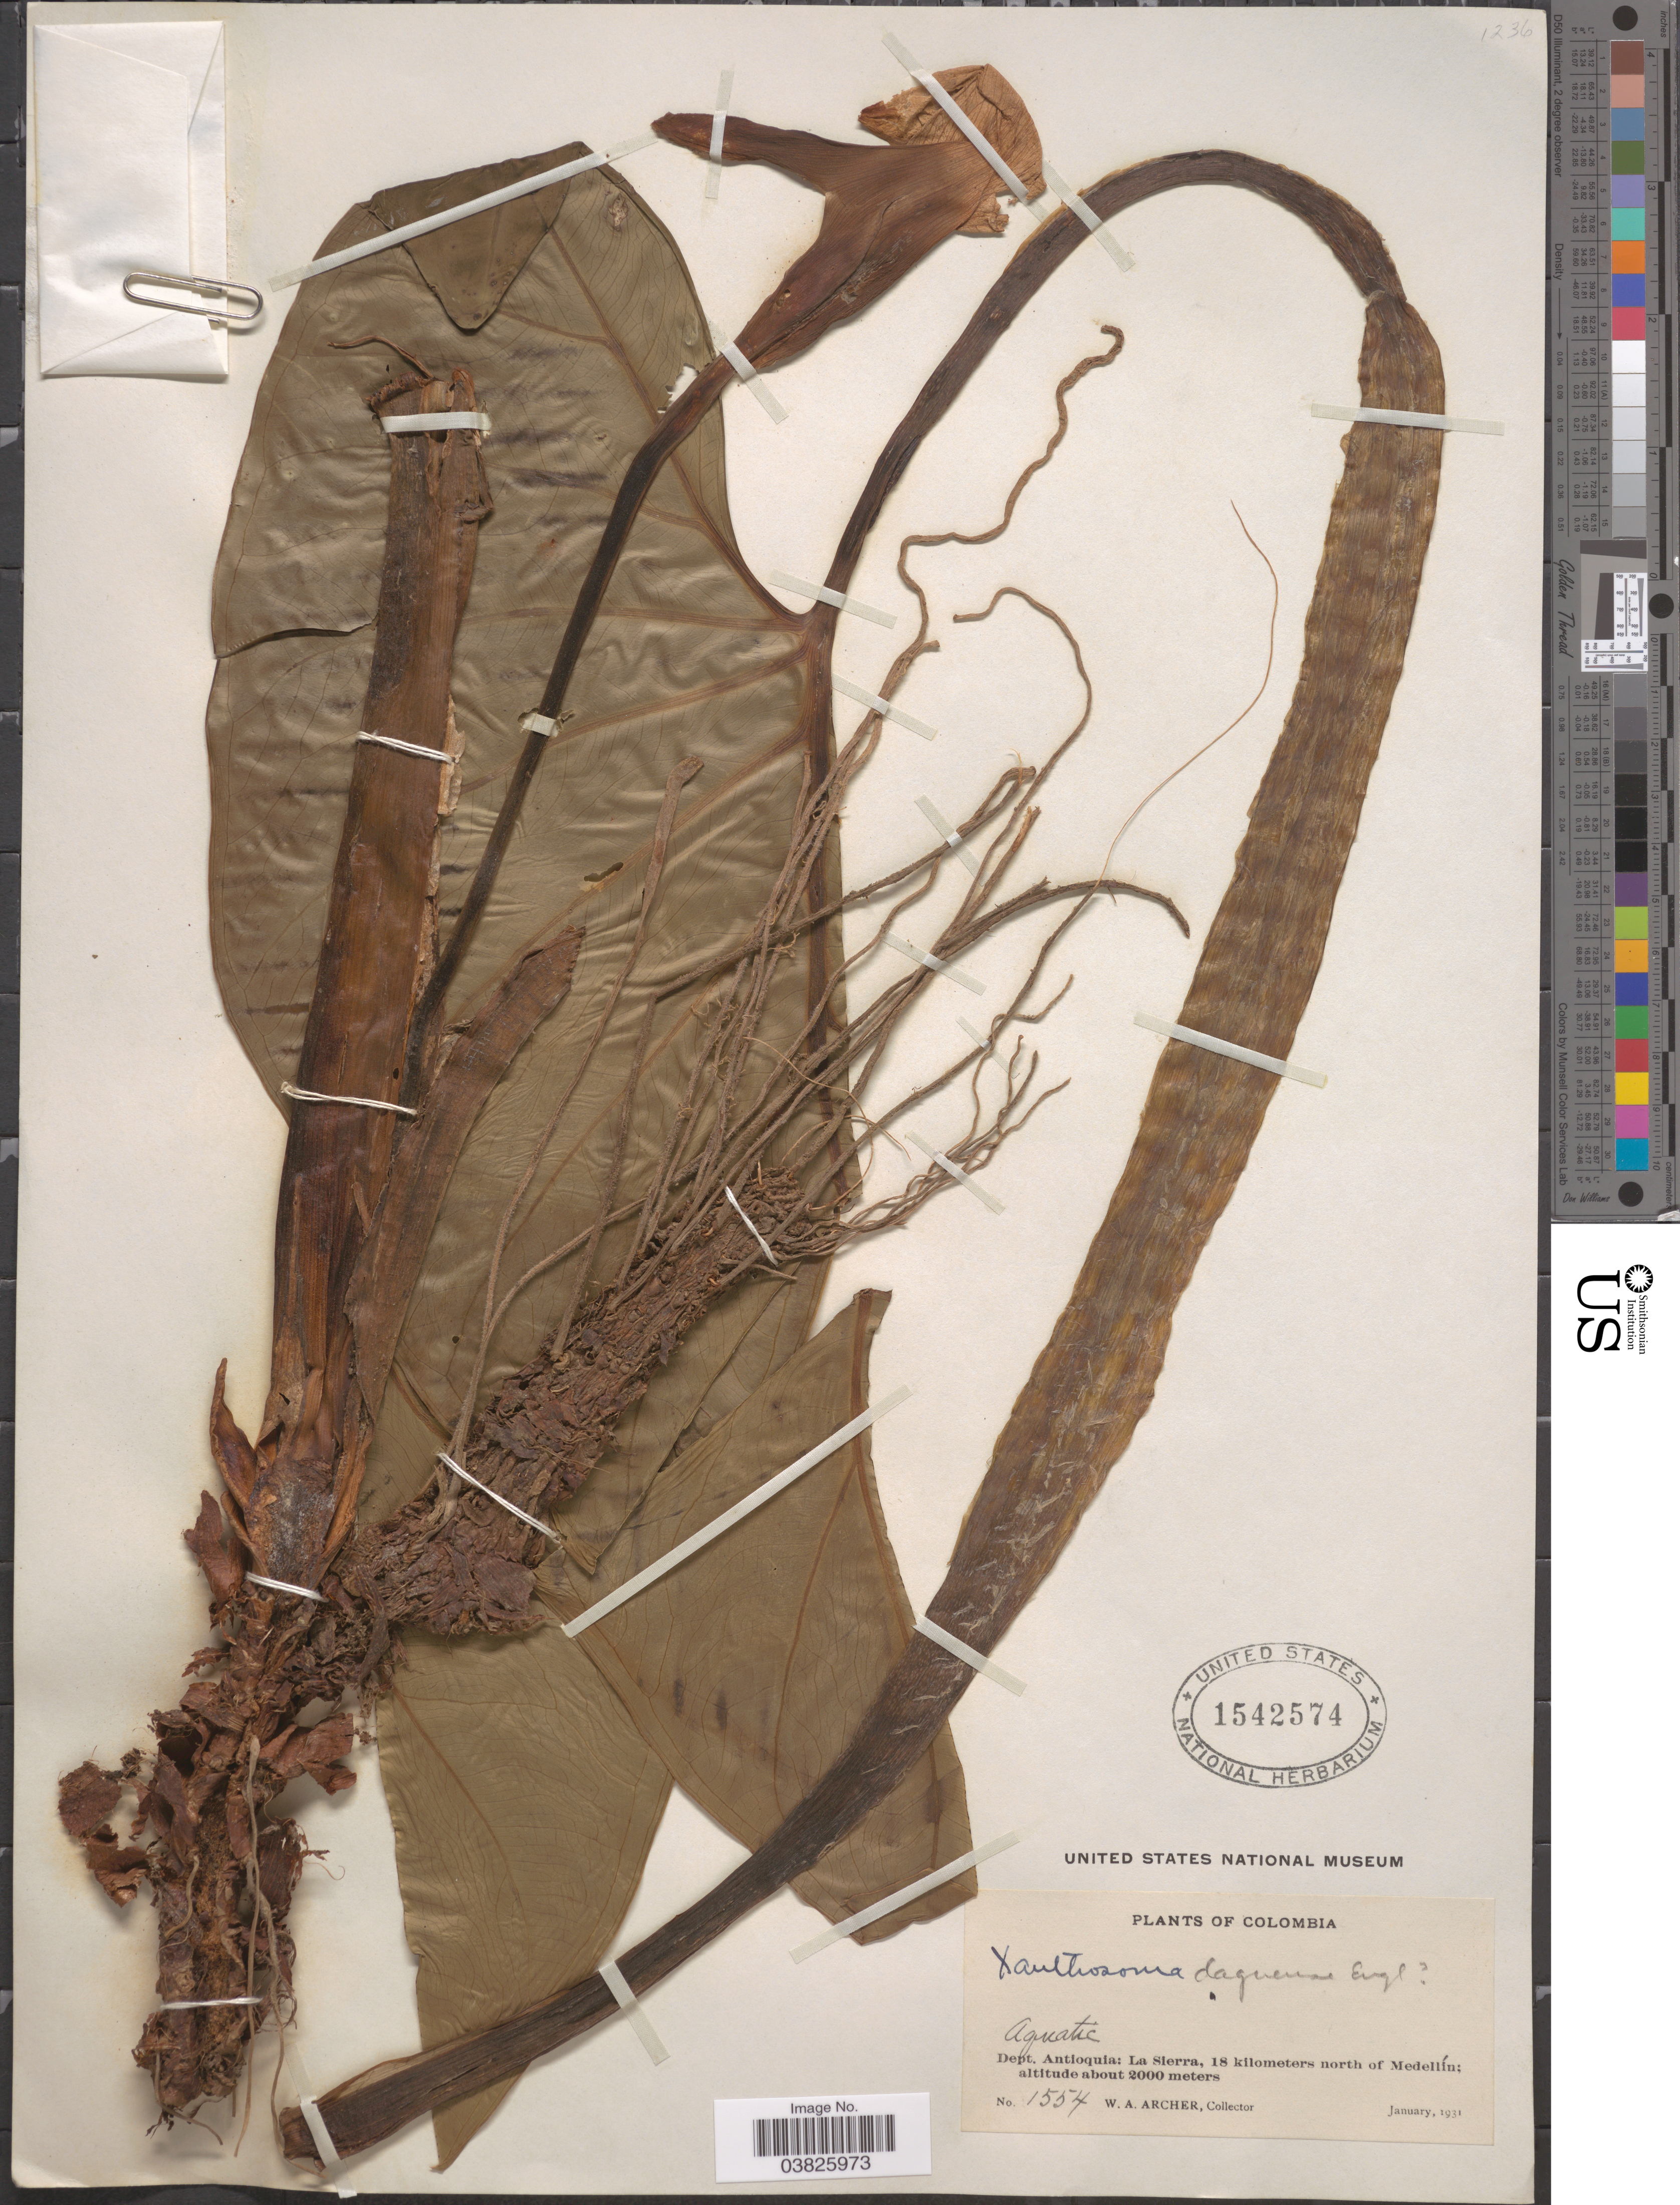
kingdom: Plantae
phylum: Tracheophyta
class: Liliopsida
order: Alismatales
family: Araceae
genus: Xanthosoma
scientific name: Xanthosoma daguense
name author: Engl.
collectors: W. Archer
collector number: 1554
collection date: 1931-01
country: Colombia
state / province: Antioquia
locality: Dept. Antioquia: La Sierra, 18 kilometers north of Medellín.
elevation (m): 2000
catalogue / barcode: US 1542574